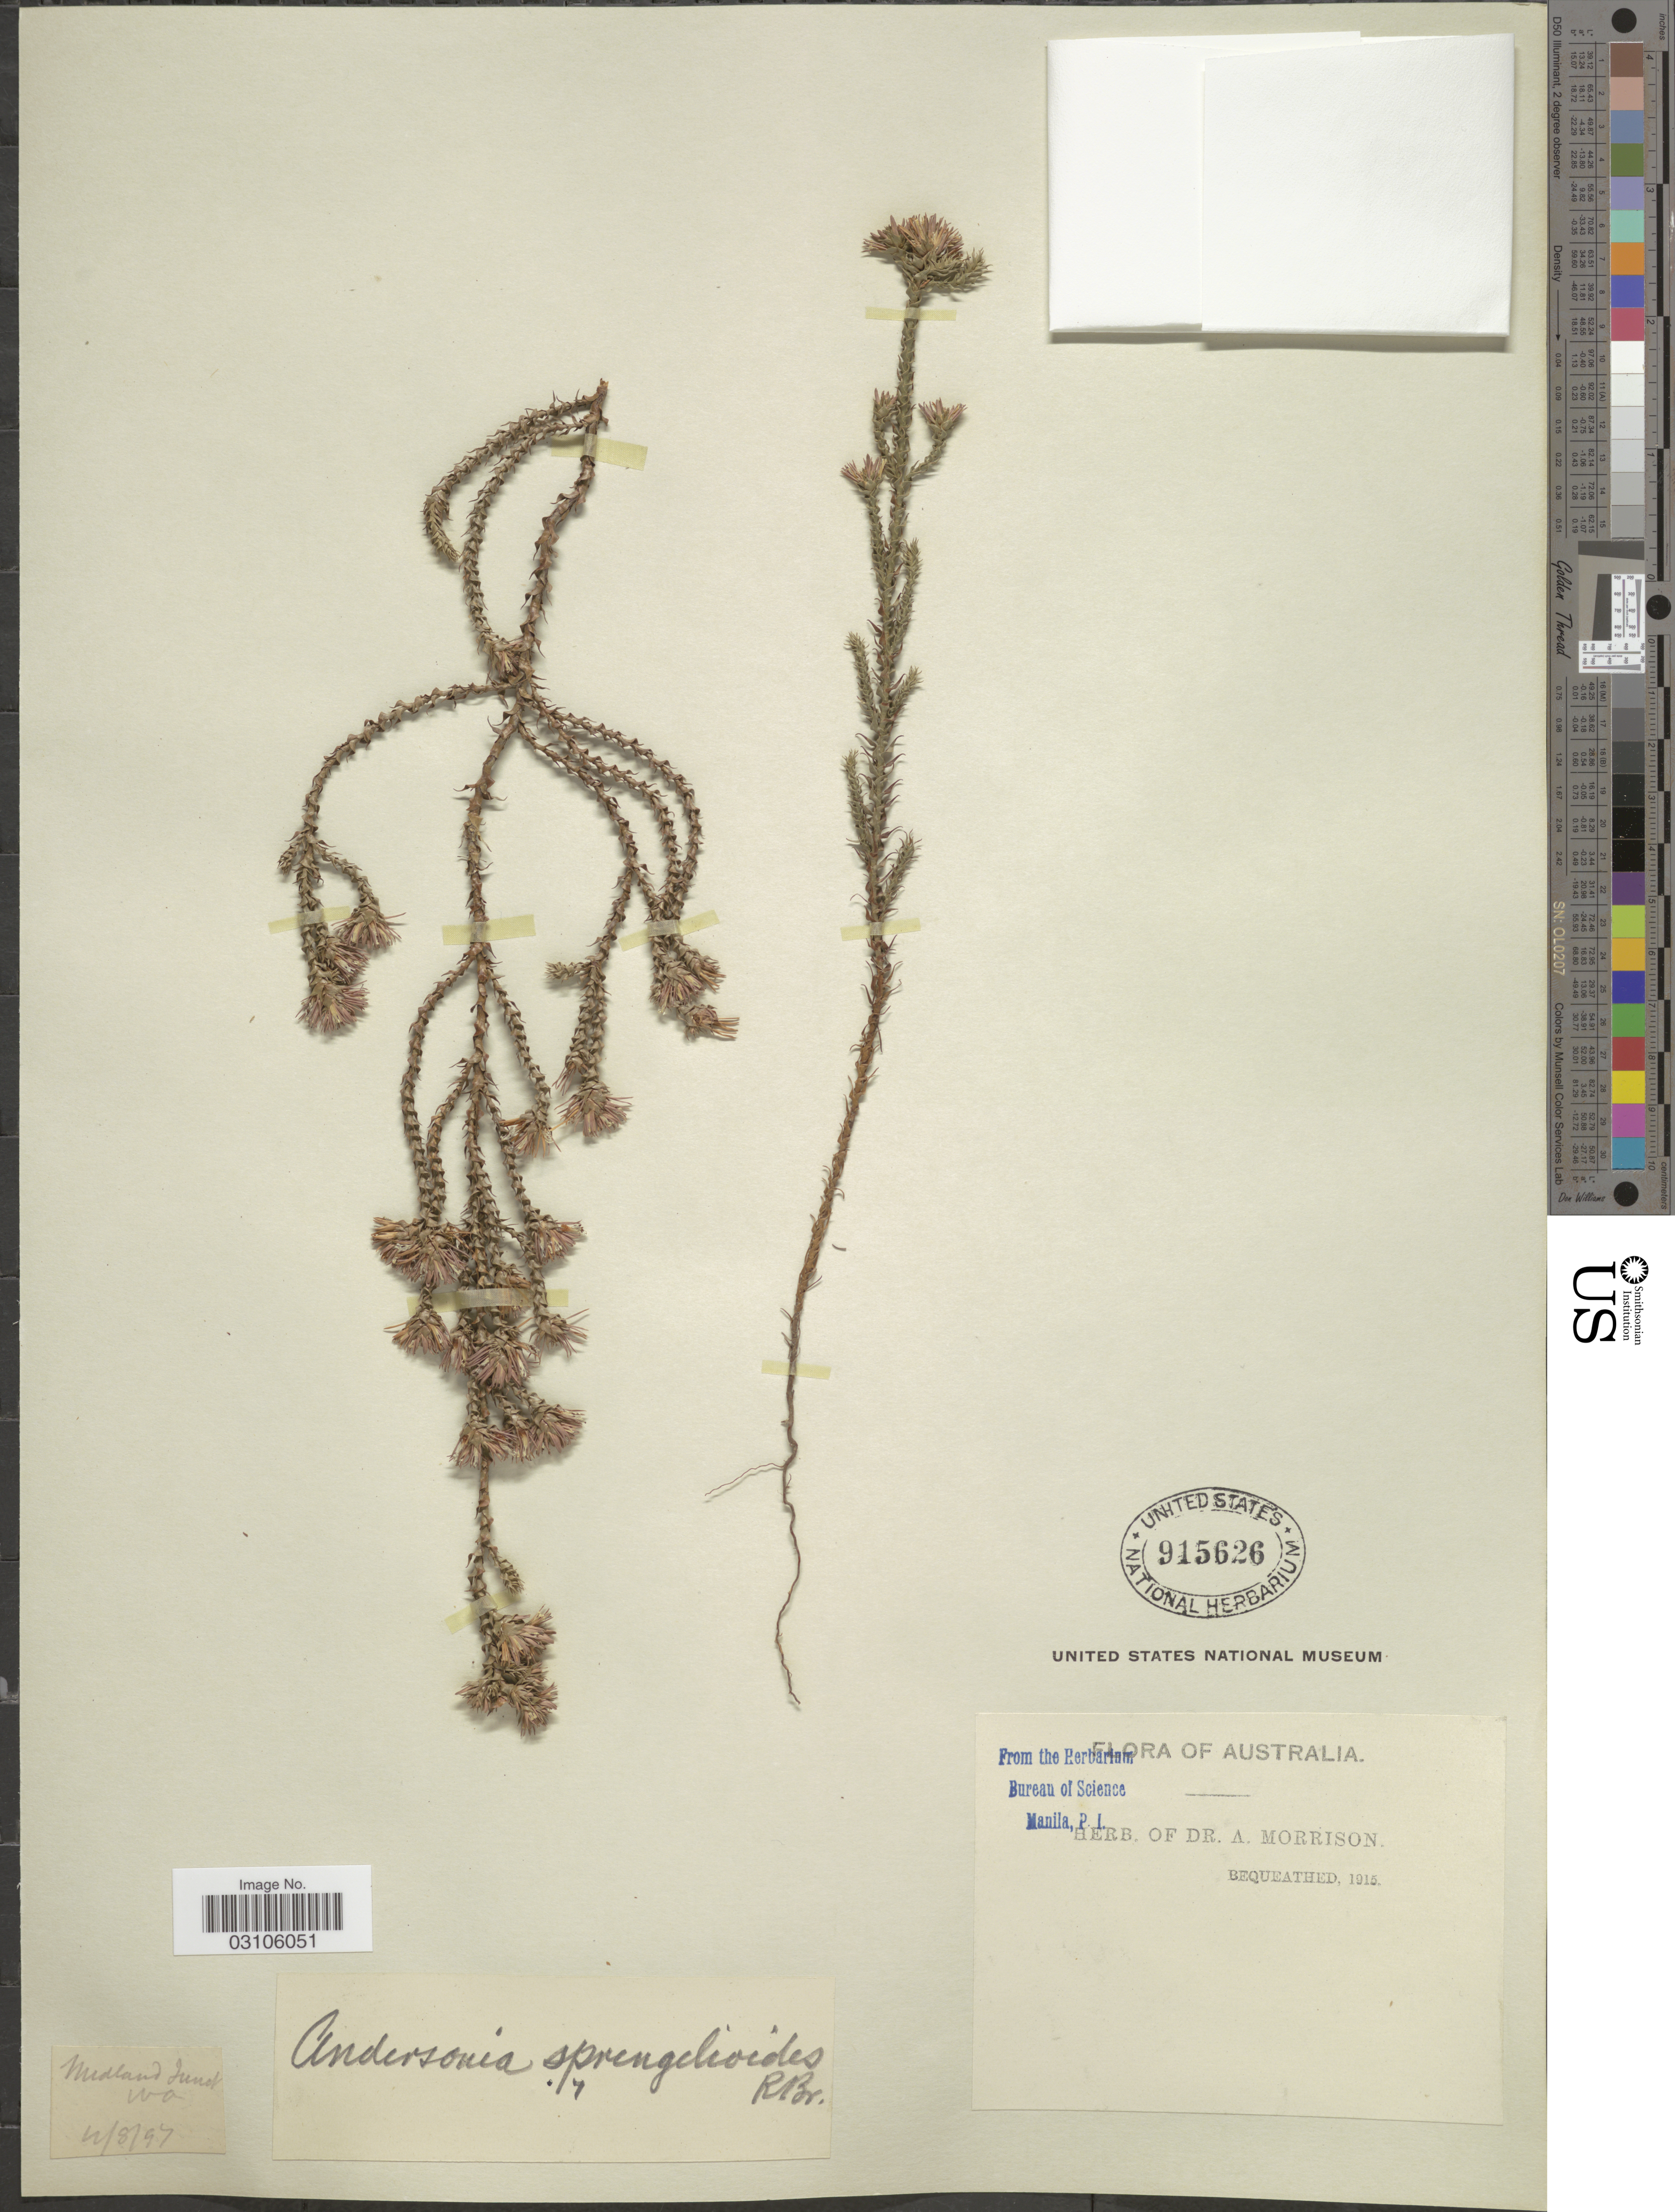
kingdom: Plantae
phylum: Tracheophyta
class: Magnoliopsida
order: Ericales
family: Ericaceae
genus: Andersonia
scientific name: Andersonia sprengelioides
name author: R. Br.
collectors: ex herb. Dr. A. Morrison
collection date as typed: Transcribed d/m/y: 12/8/97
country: Australia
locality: Midland Junct WA.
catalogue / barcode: US 915626